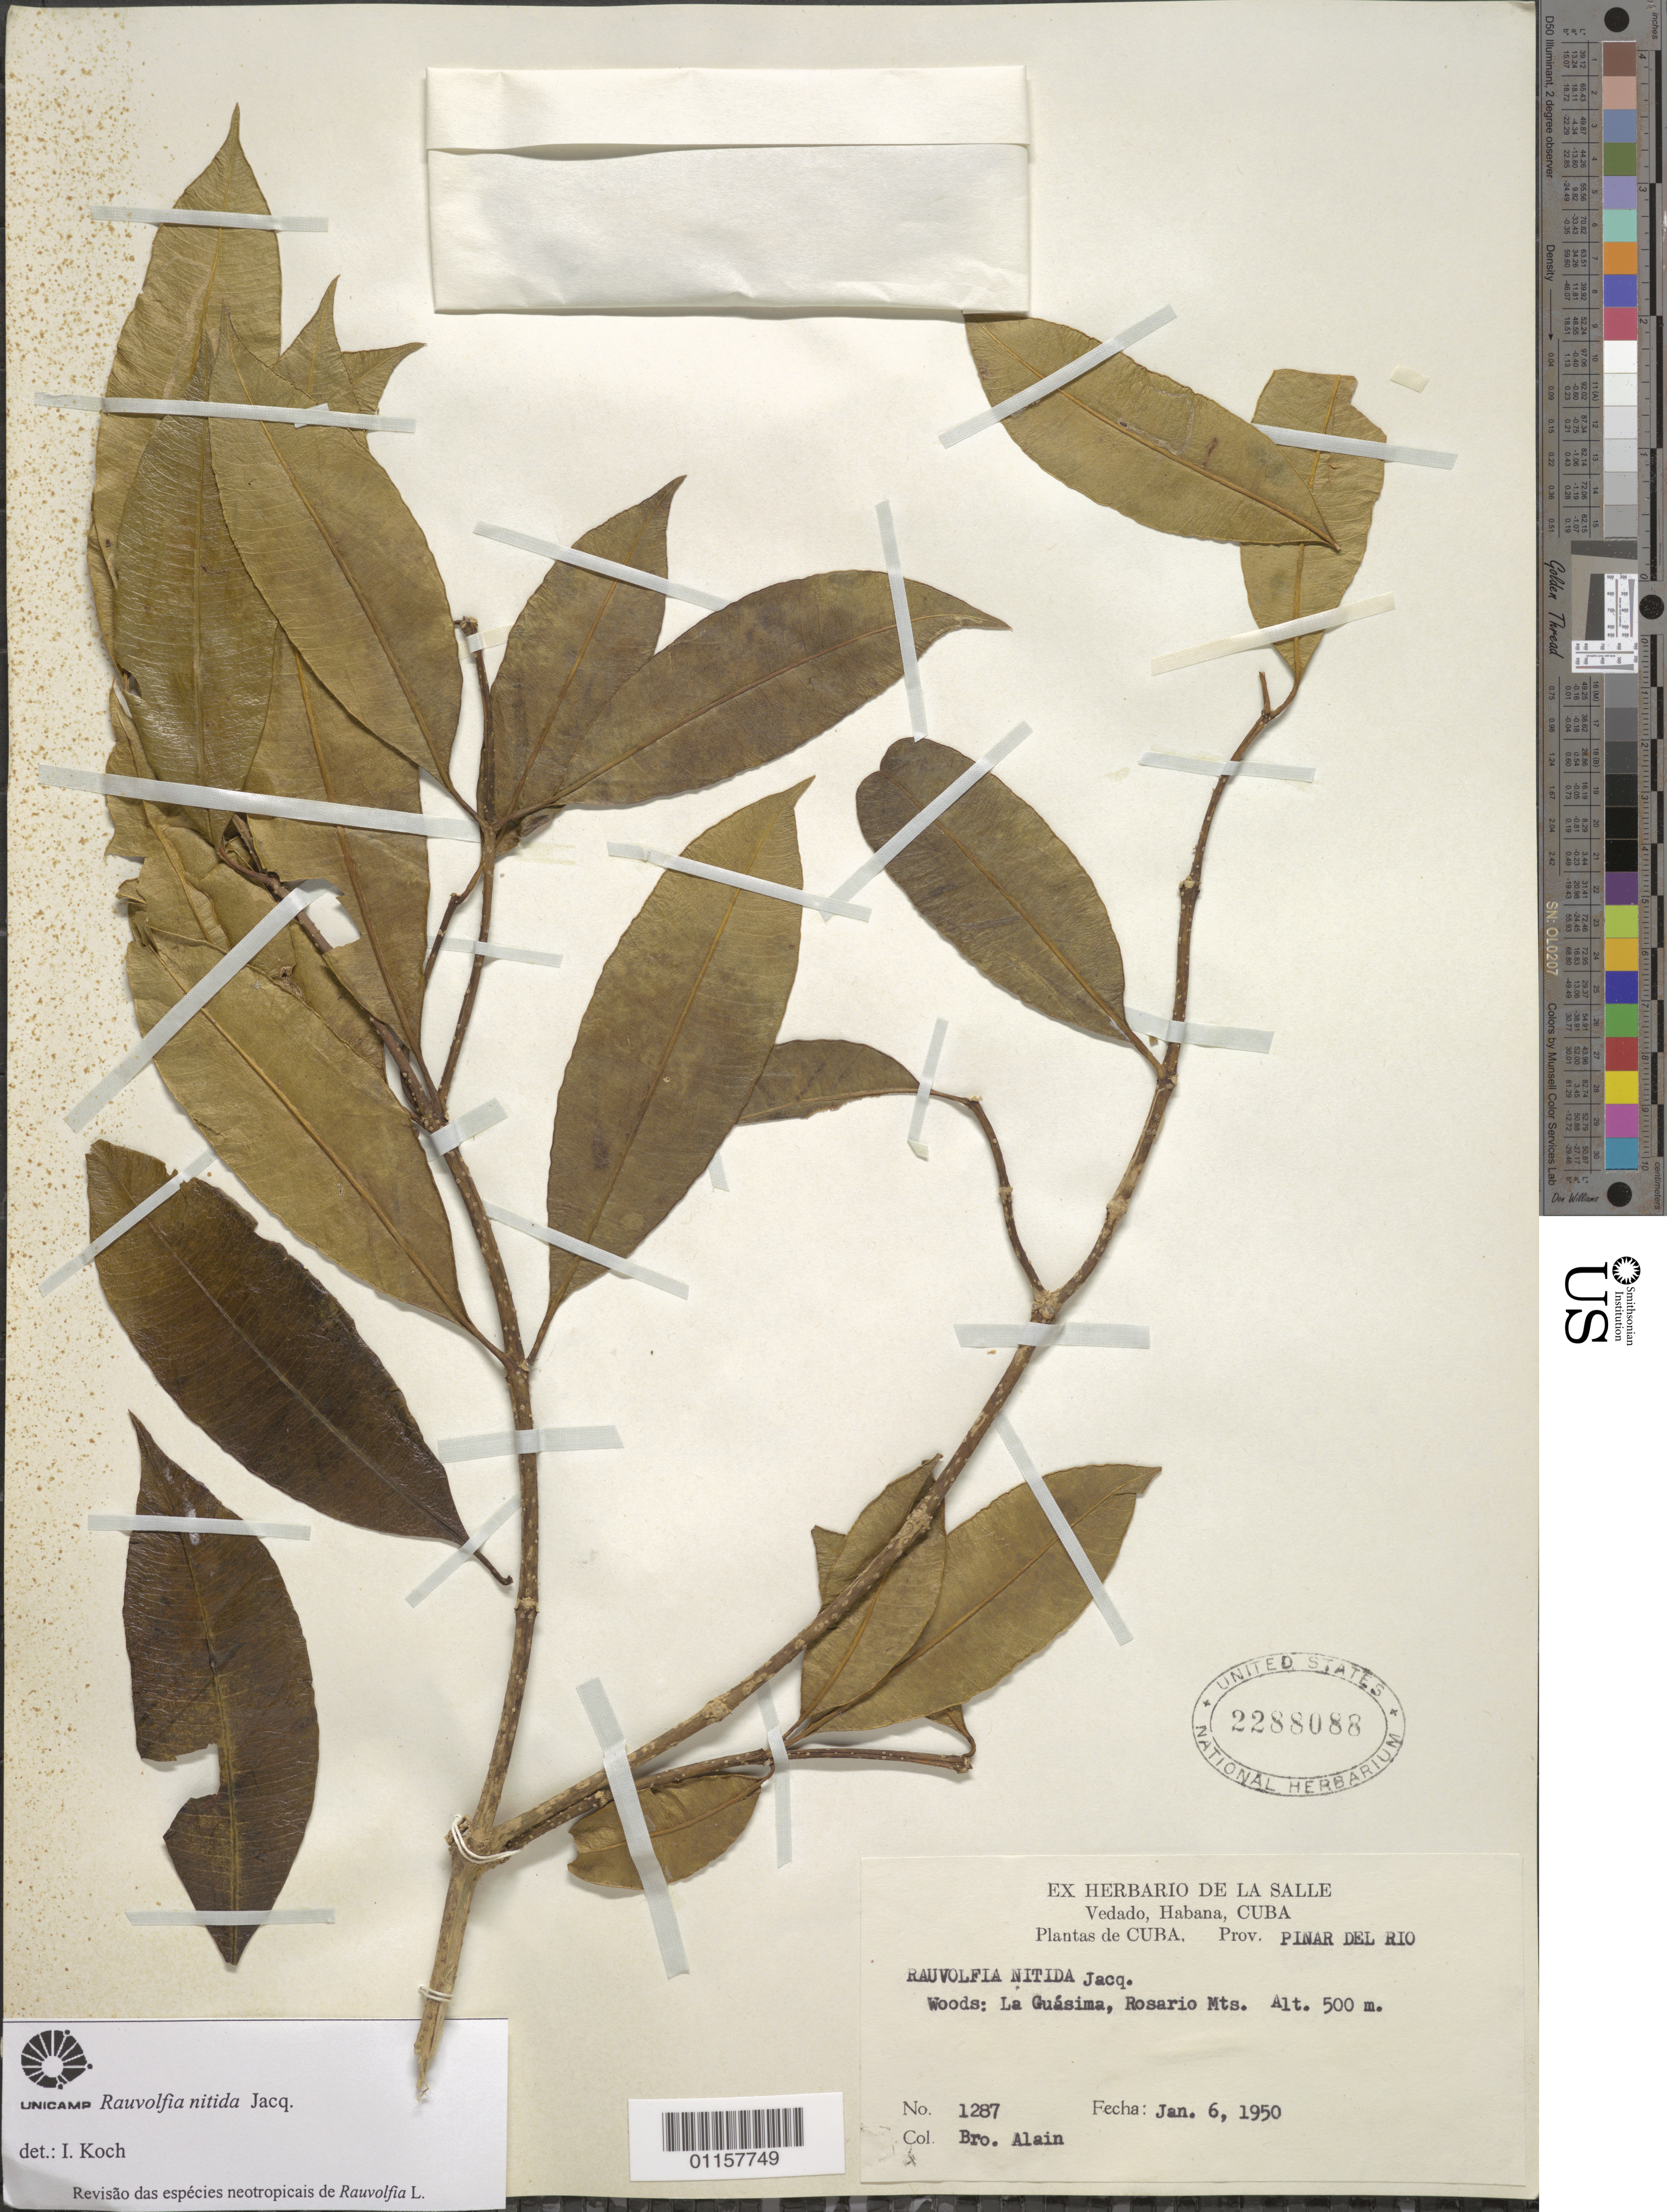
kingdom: Plantae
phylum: Tracheophyta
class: Magnoliopsida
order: Gentianales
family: Apocynaceae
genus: Rauvolfia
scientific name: Rauvolfia nitida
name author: Jacq.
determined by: Koch, I.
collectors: A. H. Liogier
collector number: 1287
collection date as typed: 06 Jan 1950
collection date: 1950-01-06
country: Cuba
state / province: Pinar del Rio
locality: Pinar del Rio Prov. La Guásima, Rosario Mts.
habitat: Woods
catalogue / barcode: US 2288088